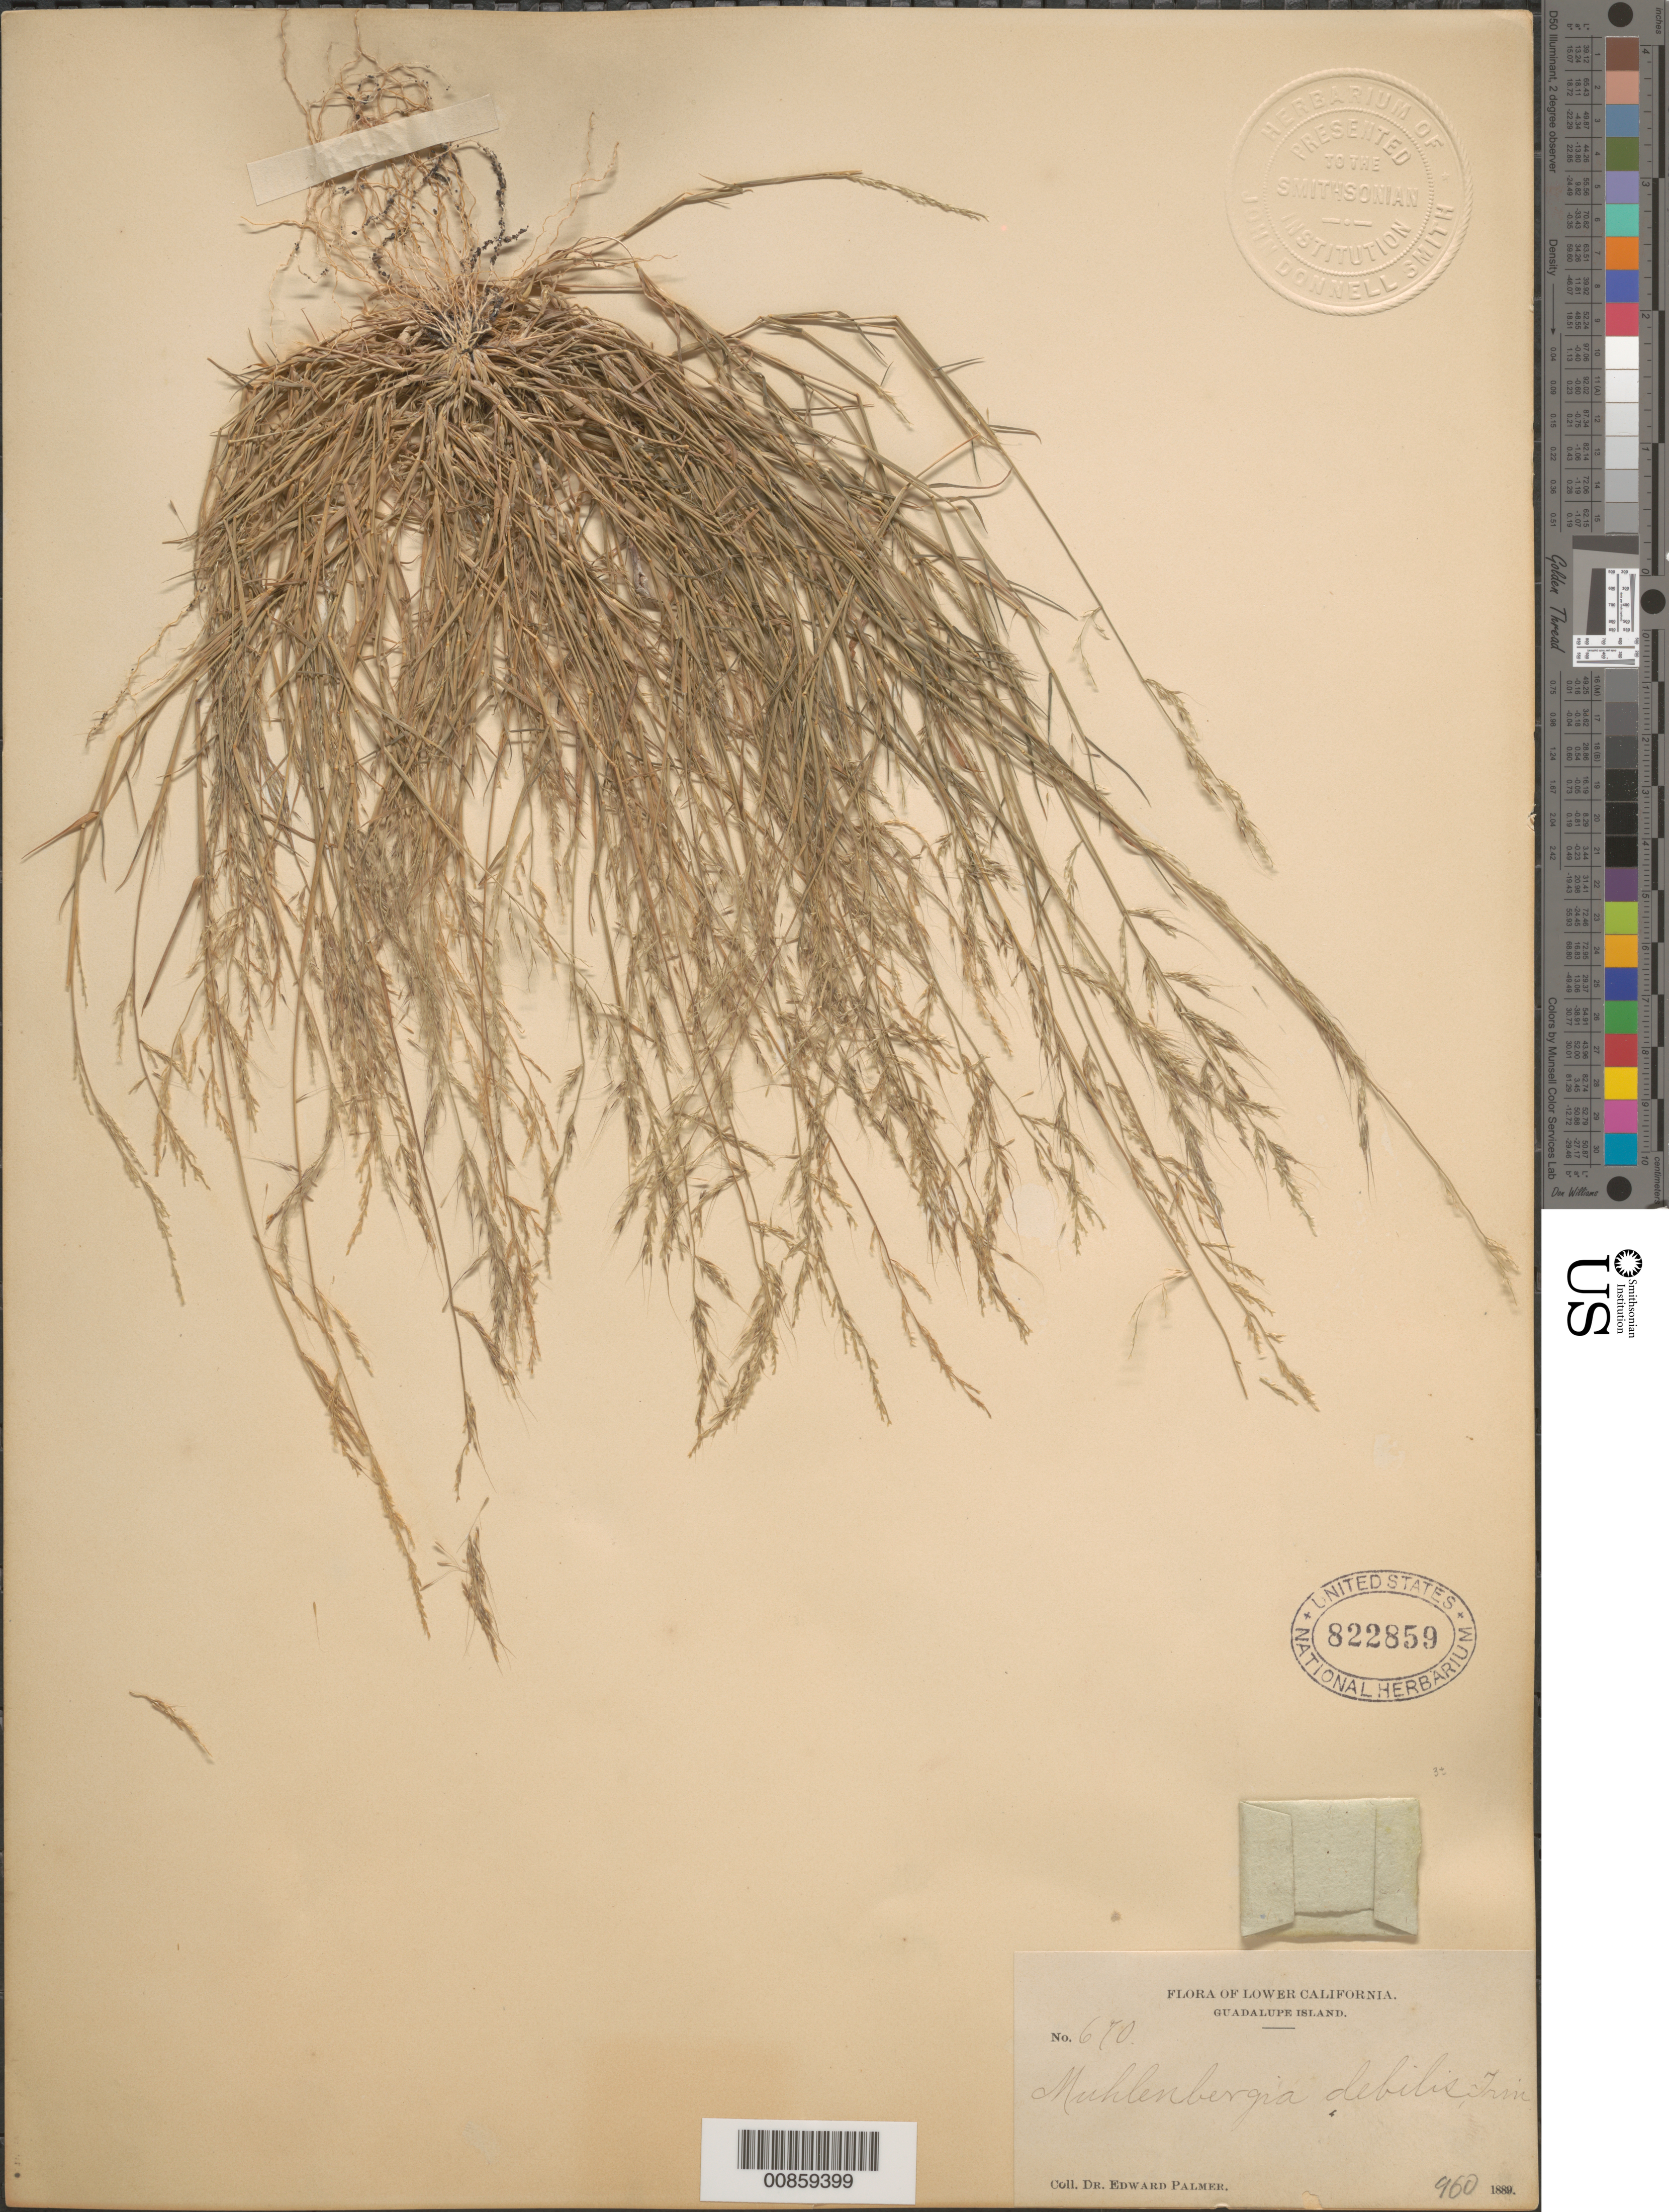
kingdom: Plantae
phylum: Tracheophyta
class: Liliopsida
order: Poales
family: Poaceae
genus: Muhlenbergia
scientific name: Muhlenbergia microsperma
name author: (DC.) Kunth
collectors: E. Palmer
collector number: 670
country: Mexico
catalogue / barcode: US 822859